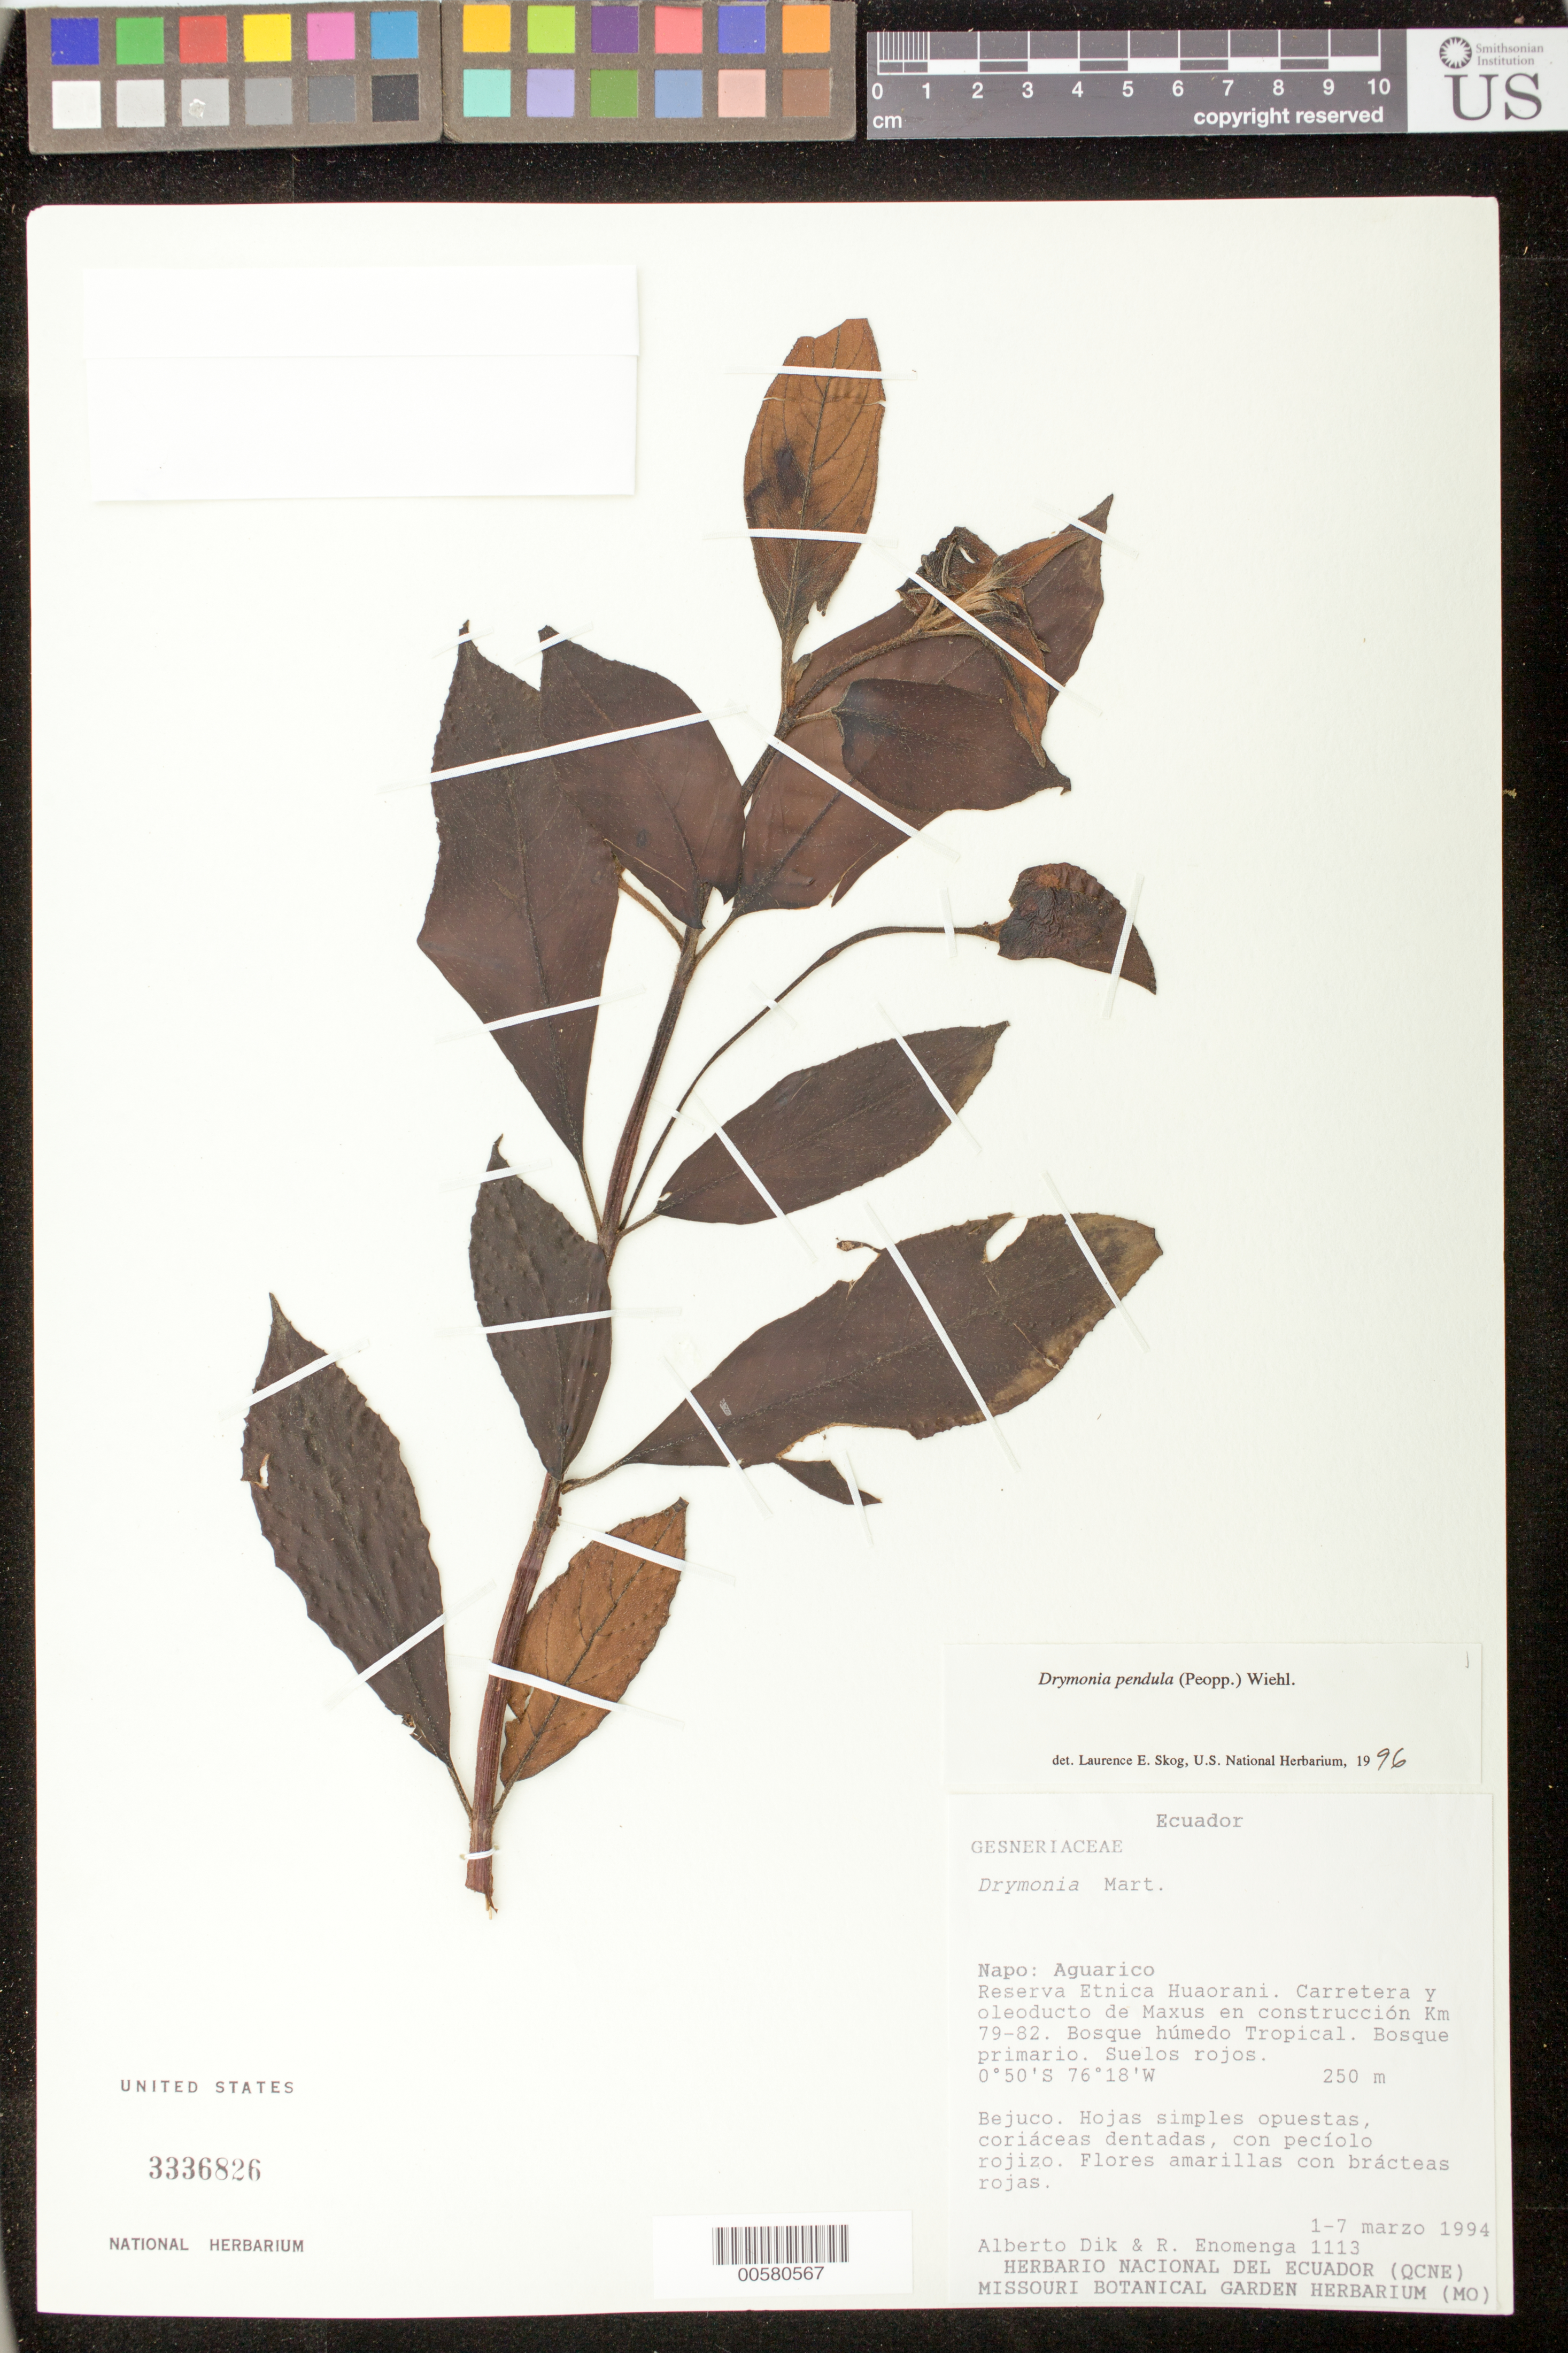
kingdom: Plantae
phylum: Tracheophyta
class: Magnoliopsida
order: Lamiales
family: Gesneriaceae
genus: Drymonia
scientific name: Drymonia pendula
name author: (Poepp.) Wiehler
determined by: Skog, Laurence E.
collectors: A. Dik & R. Enomenga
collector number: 1113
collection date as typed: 1-7 Mar 1994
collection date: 1994-03-01/1994-03-07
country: Ecuador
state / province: Napo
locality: Aguarico: Reserva Etnica Huaorani; carretera y oleoducto de Maxus en construcción, Km 79-82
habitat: Bosque húmedo tropical; bosque primario, suelos rojos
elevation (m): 250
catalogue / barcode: US 3336826